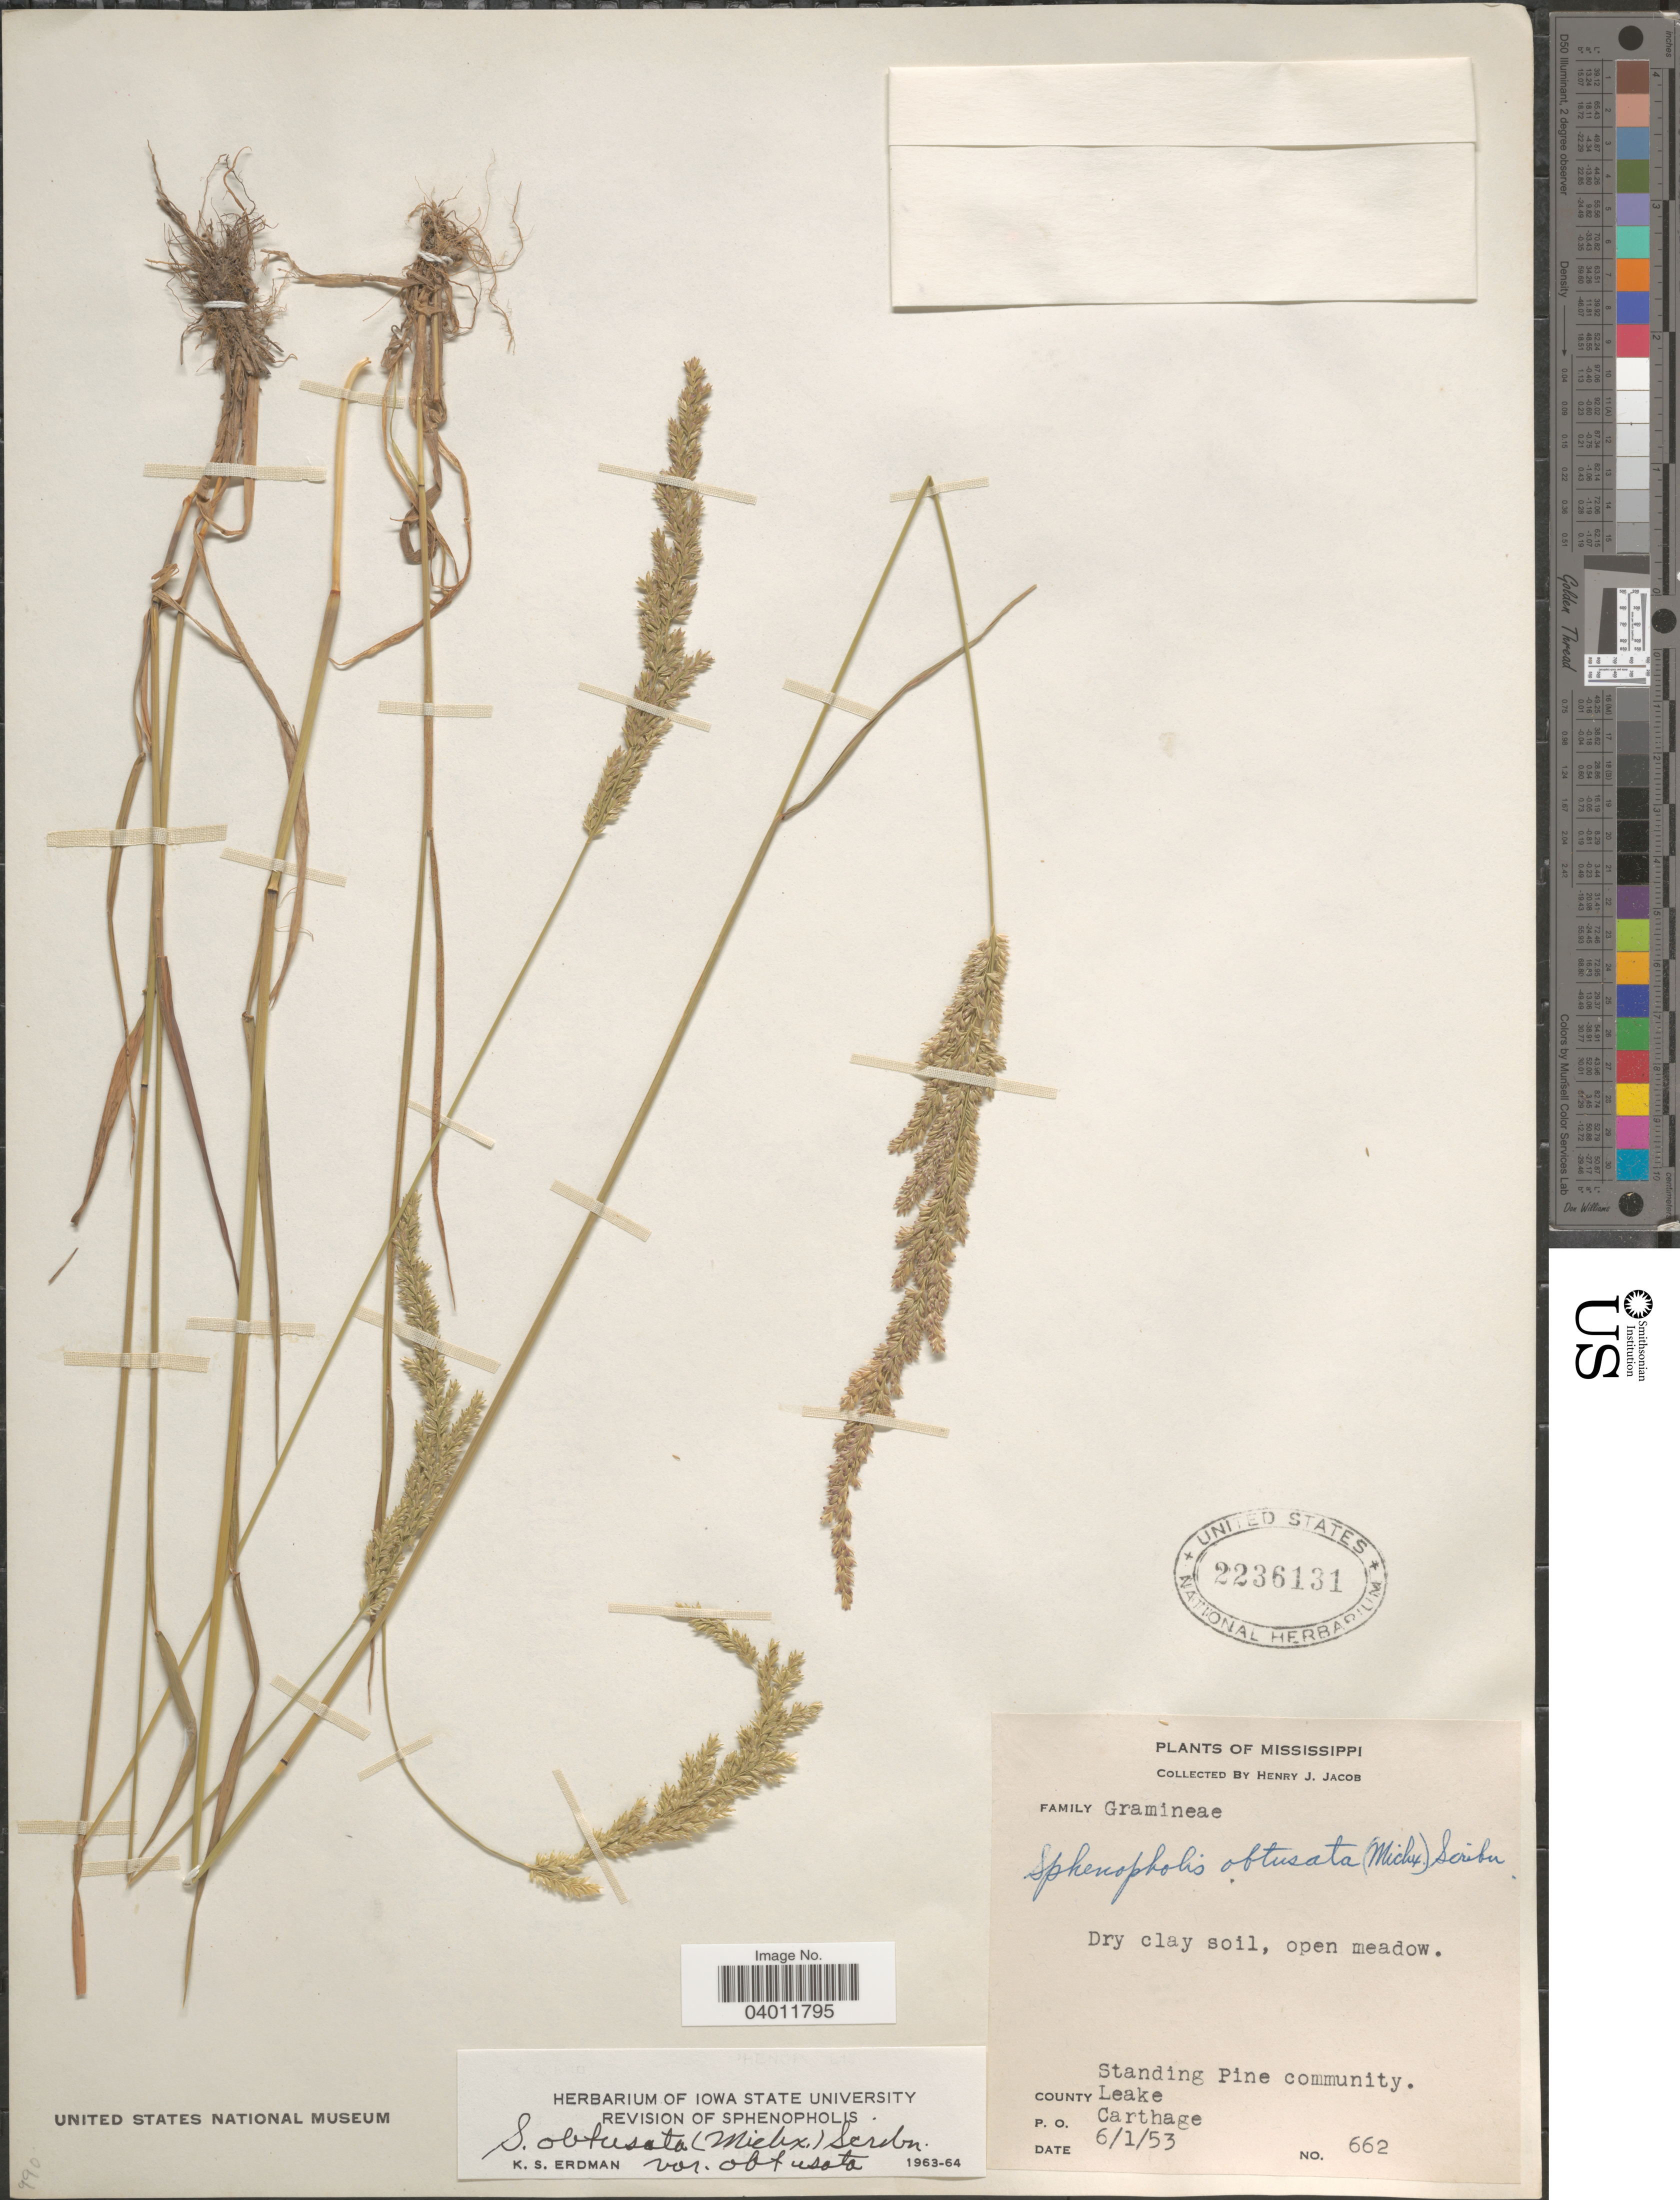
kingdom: Plantae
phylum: Tracheophyta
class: Liliopsida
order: Poales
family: Poaceae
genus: Sphenopholis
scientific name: Sphenopholis obtusata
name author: (Michx.) Scribn.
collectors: H. Jacob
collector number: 662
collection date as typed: Transcribed d/m/y: 1/6/53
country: United States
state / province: Mississippi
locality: Standing Pine community. County Leake. P. O. Carthage.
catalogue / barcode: US 2236131